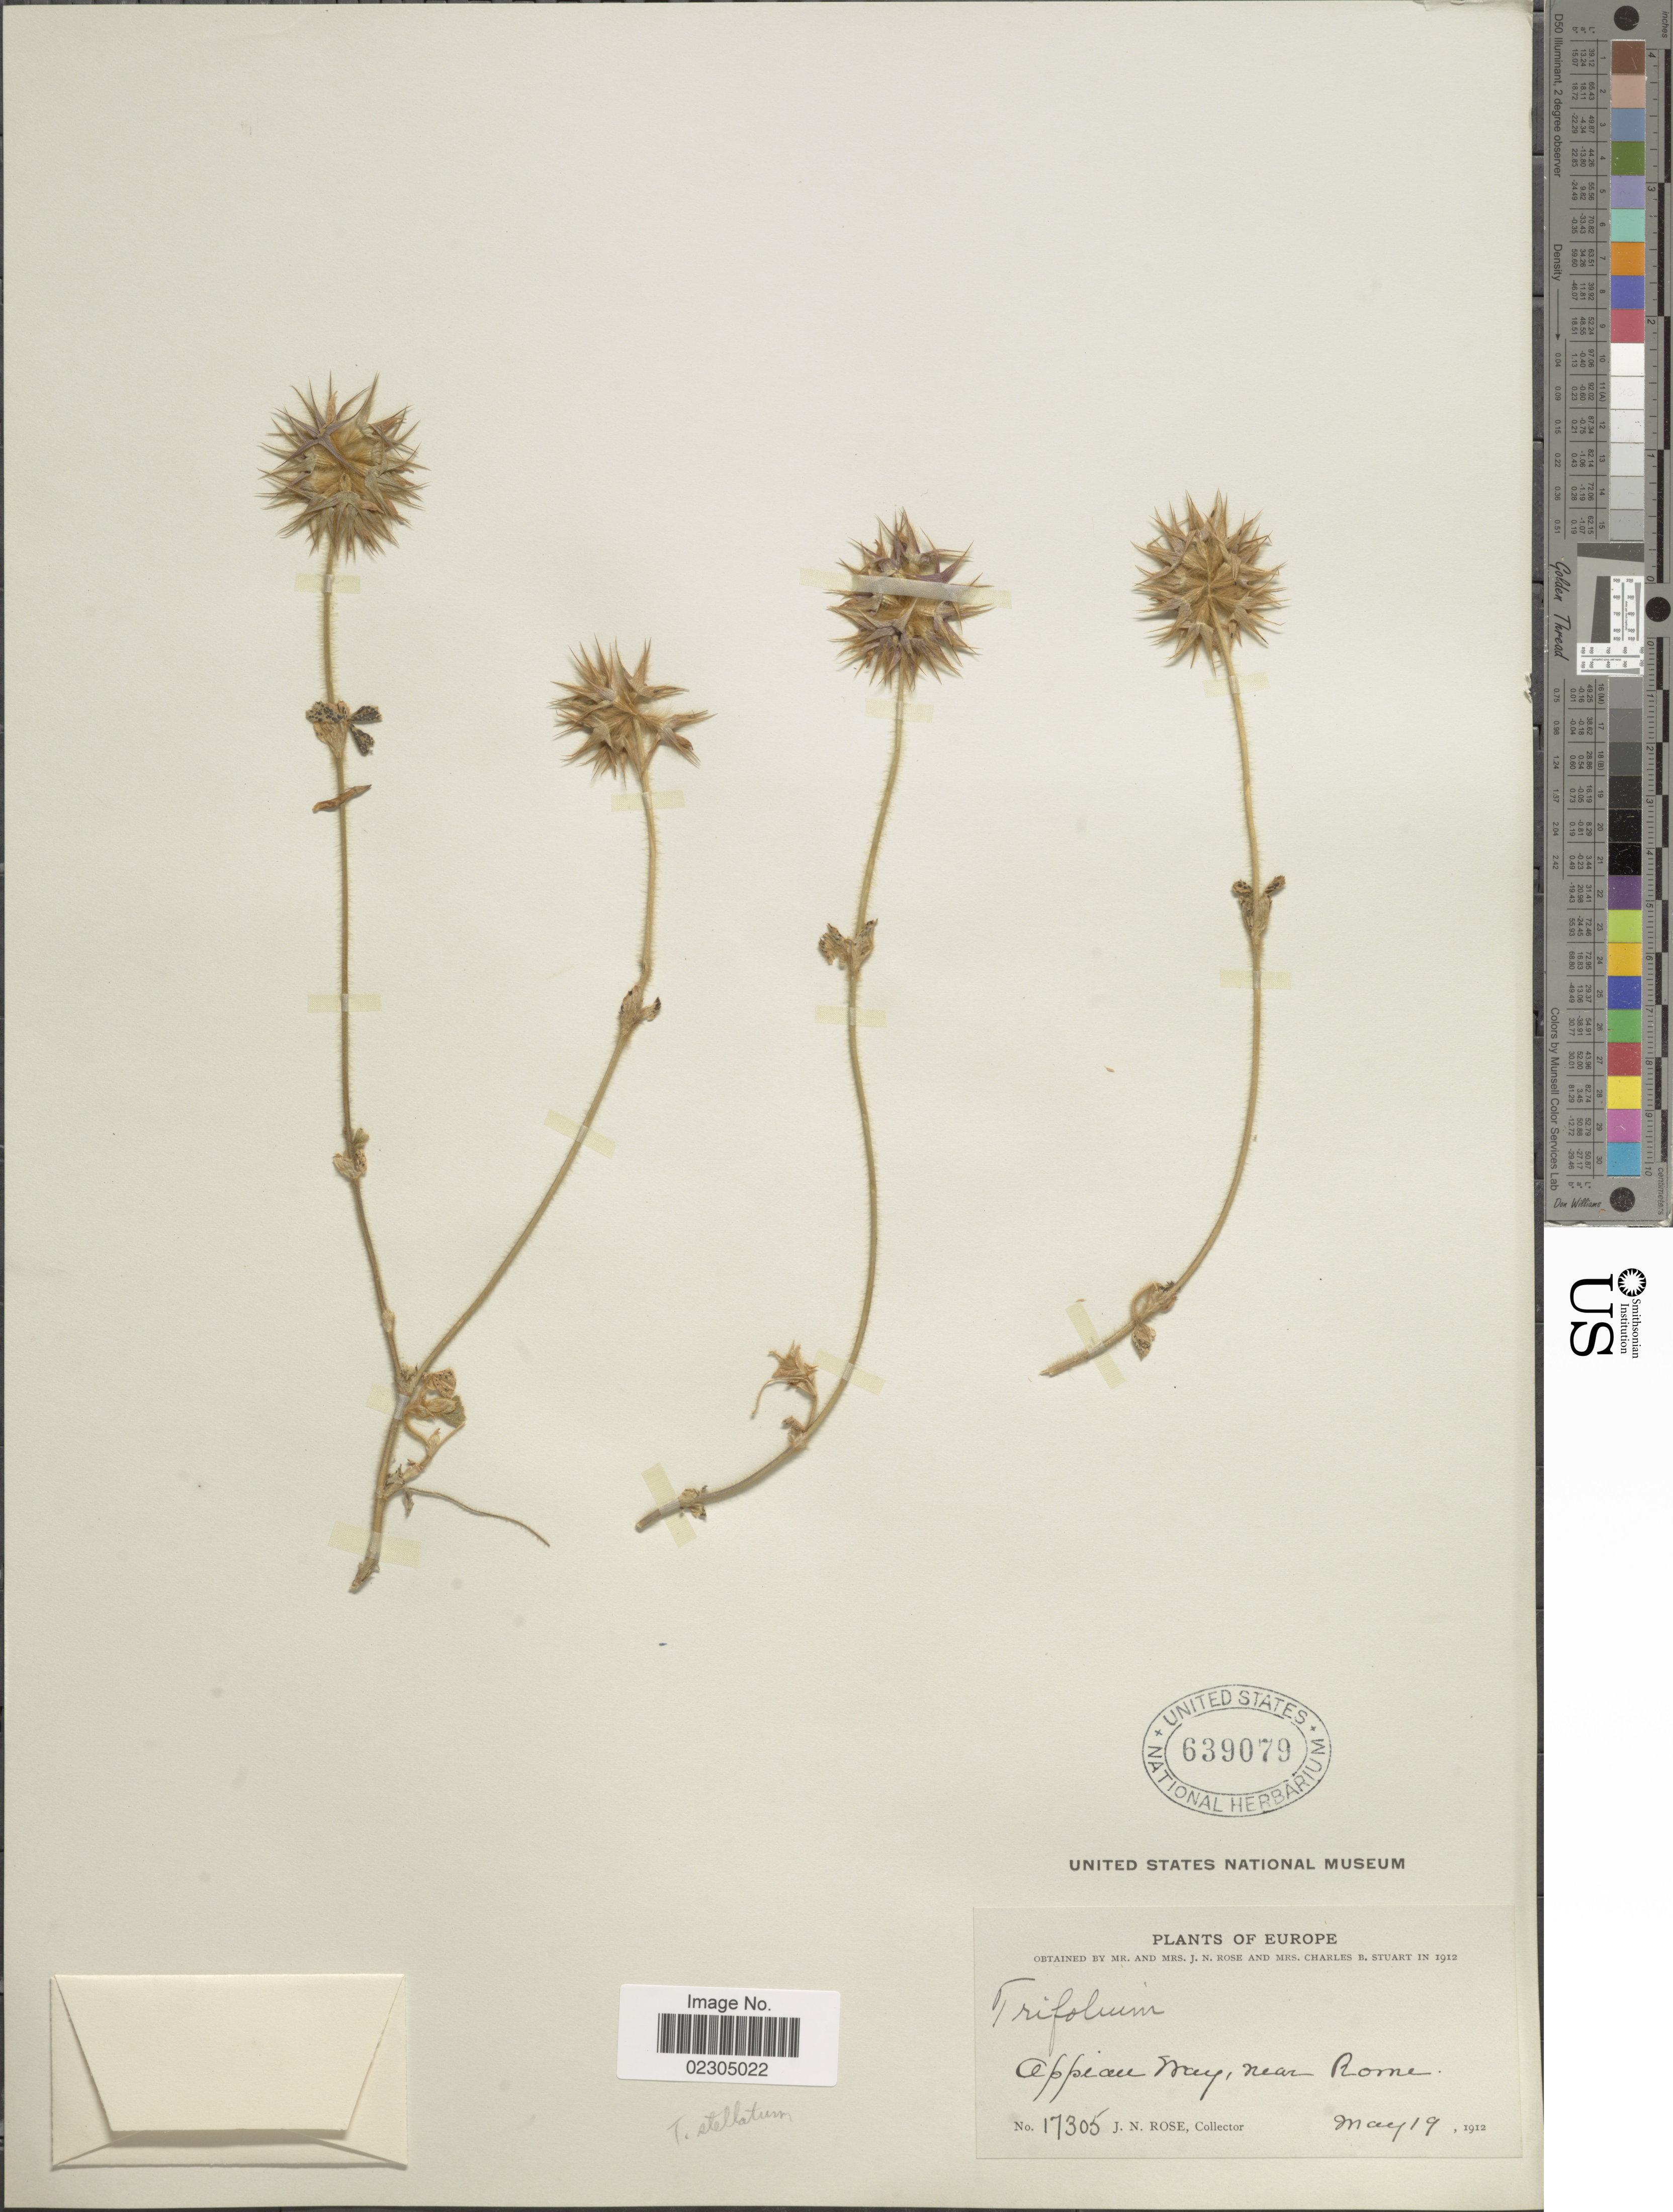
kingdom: Plantae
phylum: Tracheophyta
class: Magnoliopsida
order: Fabales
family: Fabaceae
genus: Trifolium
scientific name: Trifolium sp.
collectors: J. N. Rose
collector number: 17305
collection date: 1912-05-19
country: Italy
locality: Europe. Appian Way, near Rome.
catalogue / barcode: US 639079